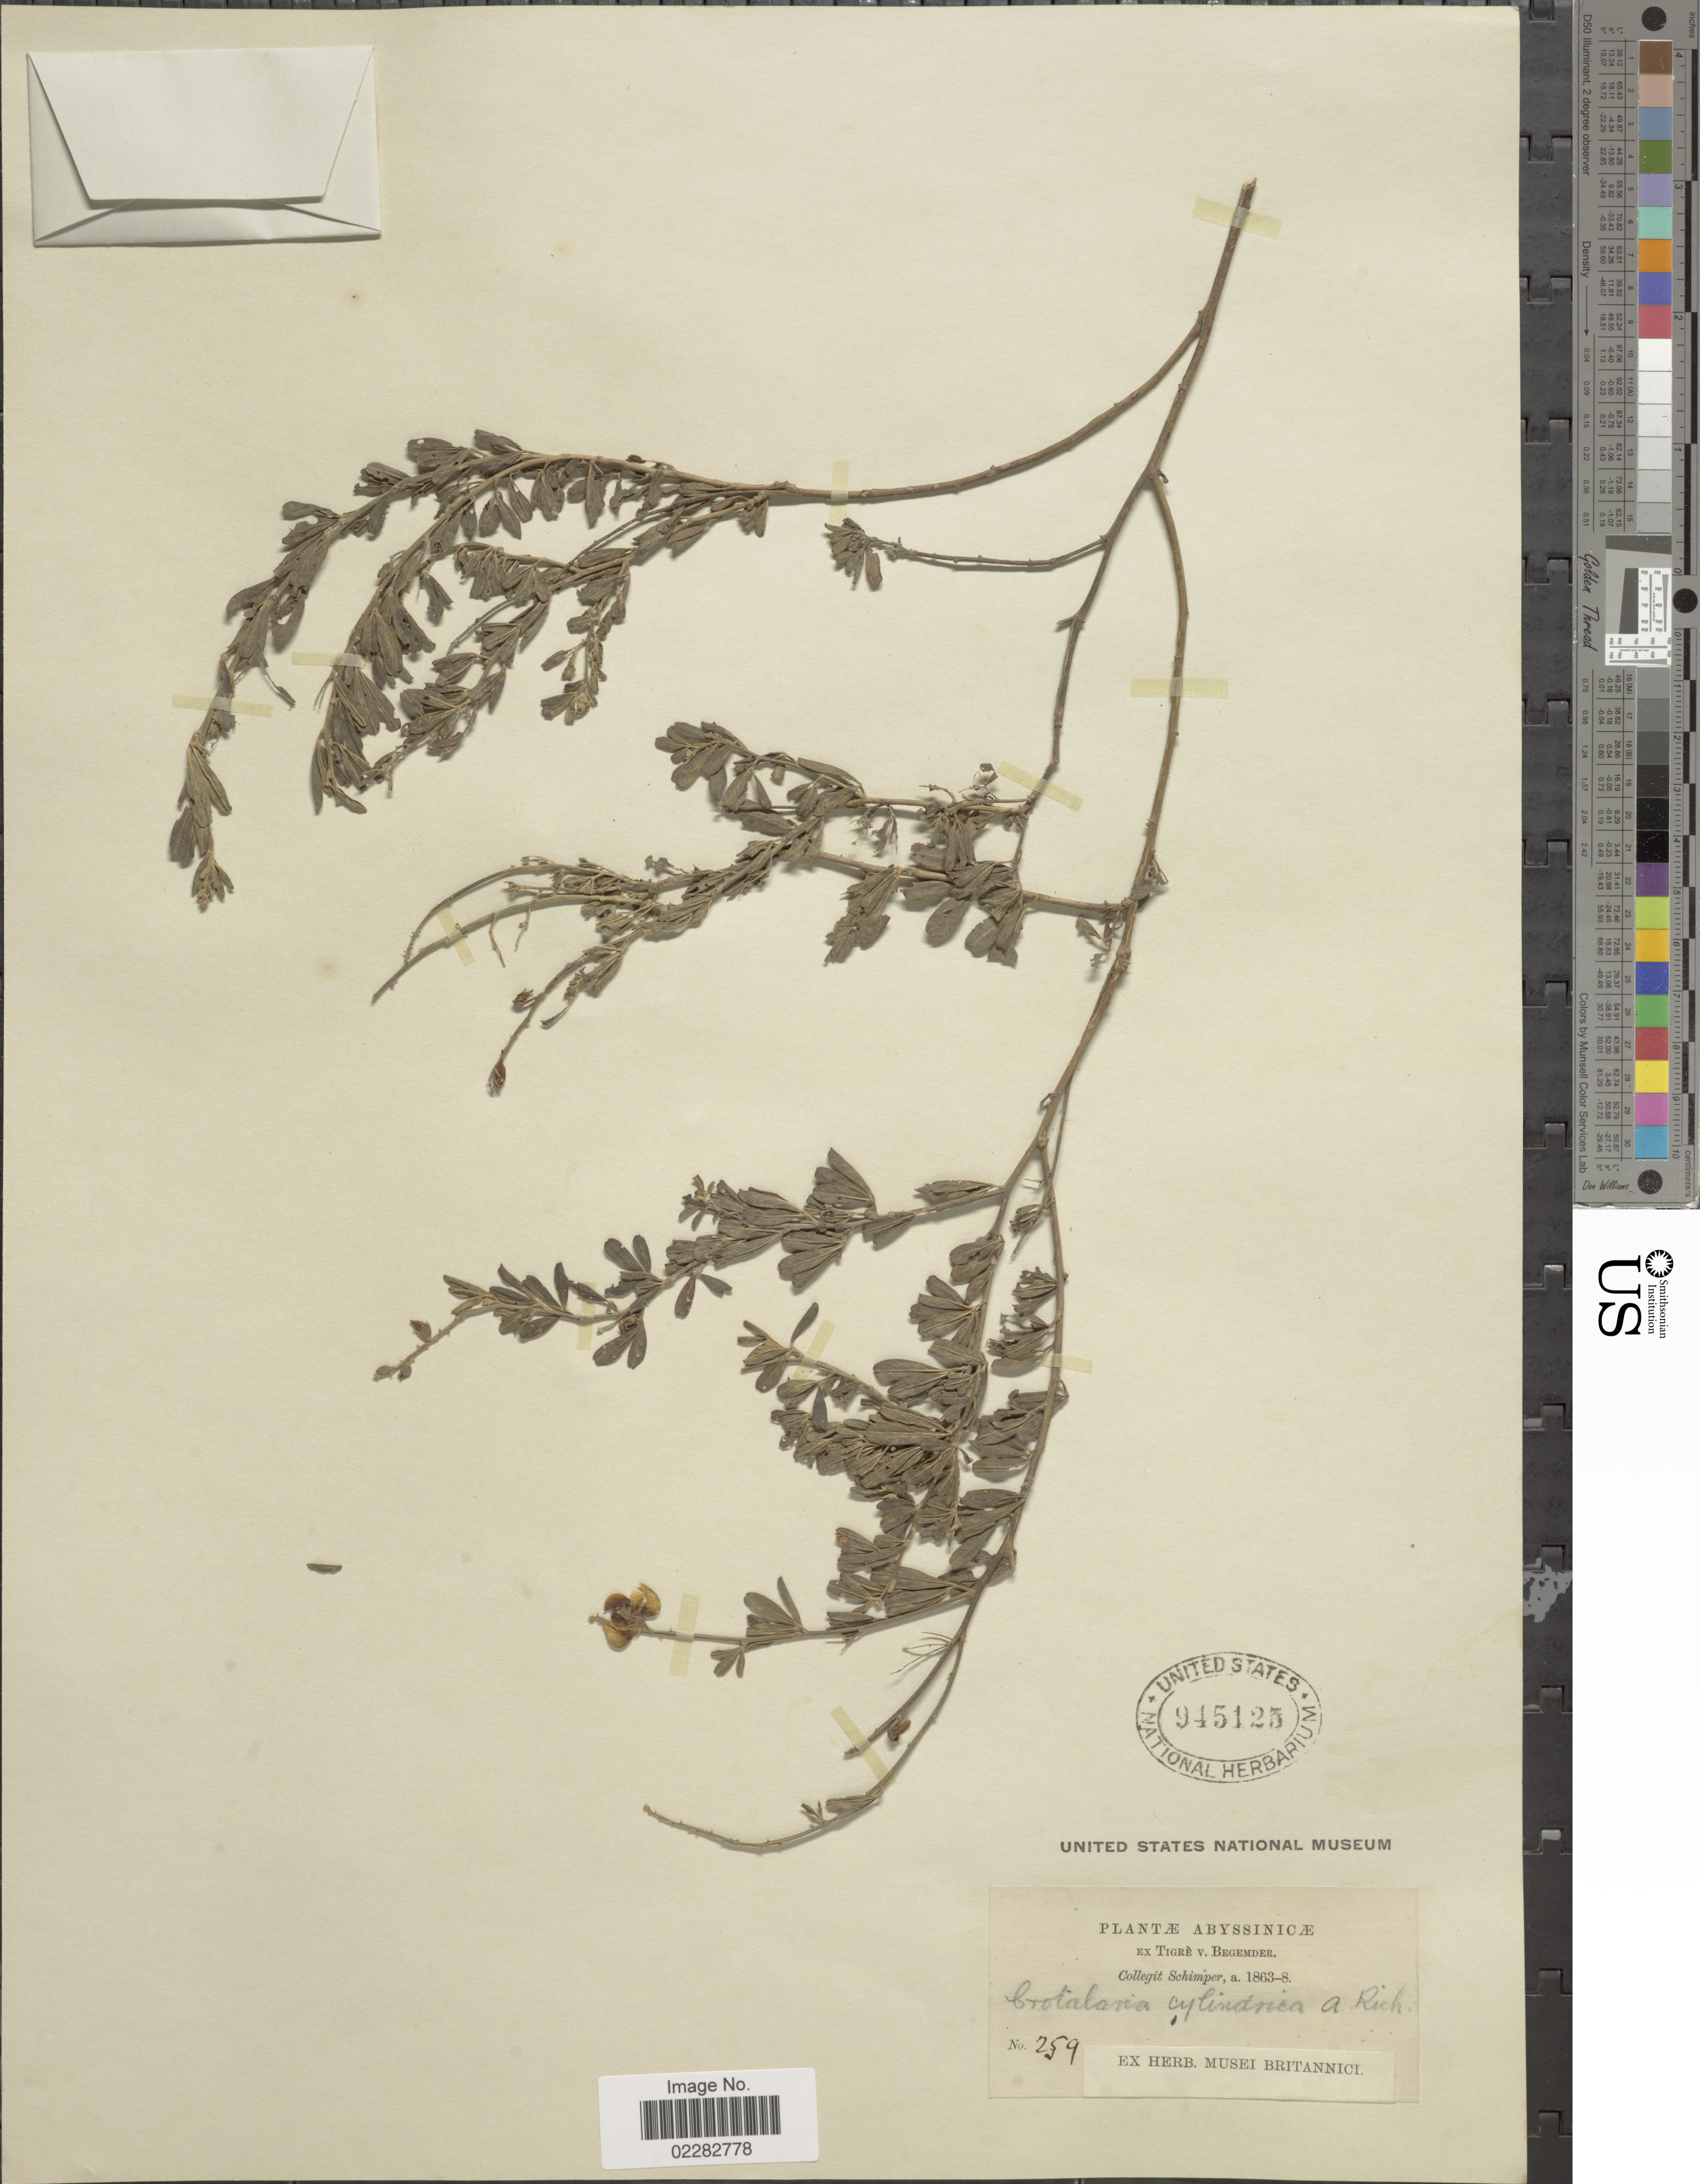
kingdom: Plantae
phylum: Tracheophyta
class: Magnoliopsida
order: Fabales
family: Fabaceae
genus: Crotalaria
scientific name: Crotalaria cylindrica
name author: A. Rich.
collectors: -. Schimper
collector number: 259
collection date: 1863/1868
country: Eritrea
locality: Abyssinicae.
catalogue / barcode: US 945125